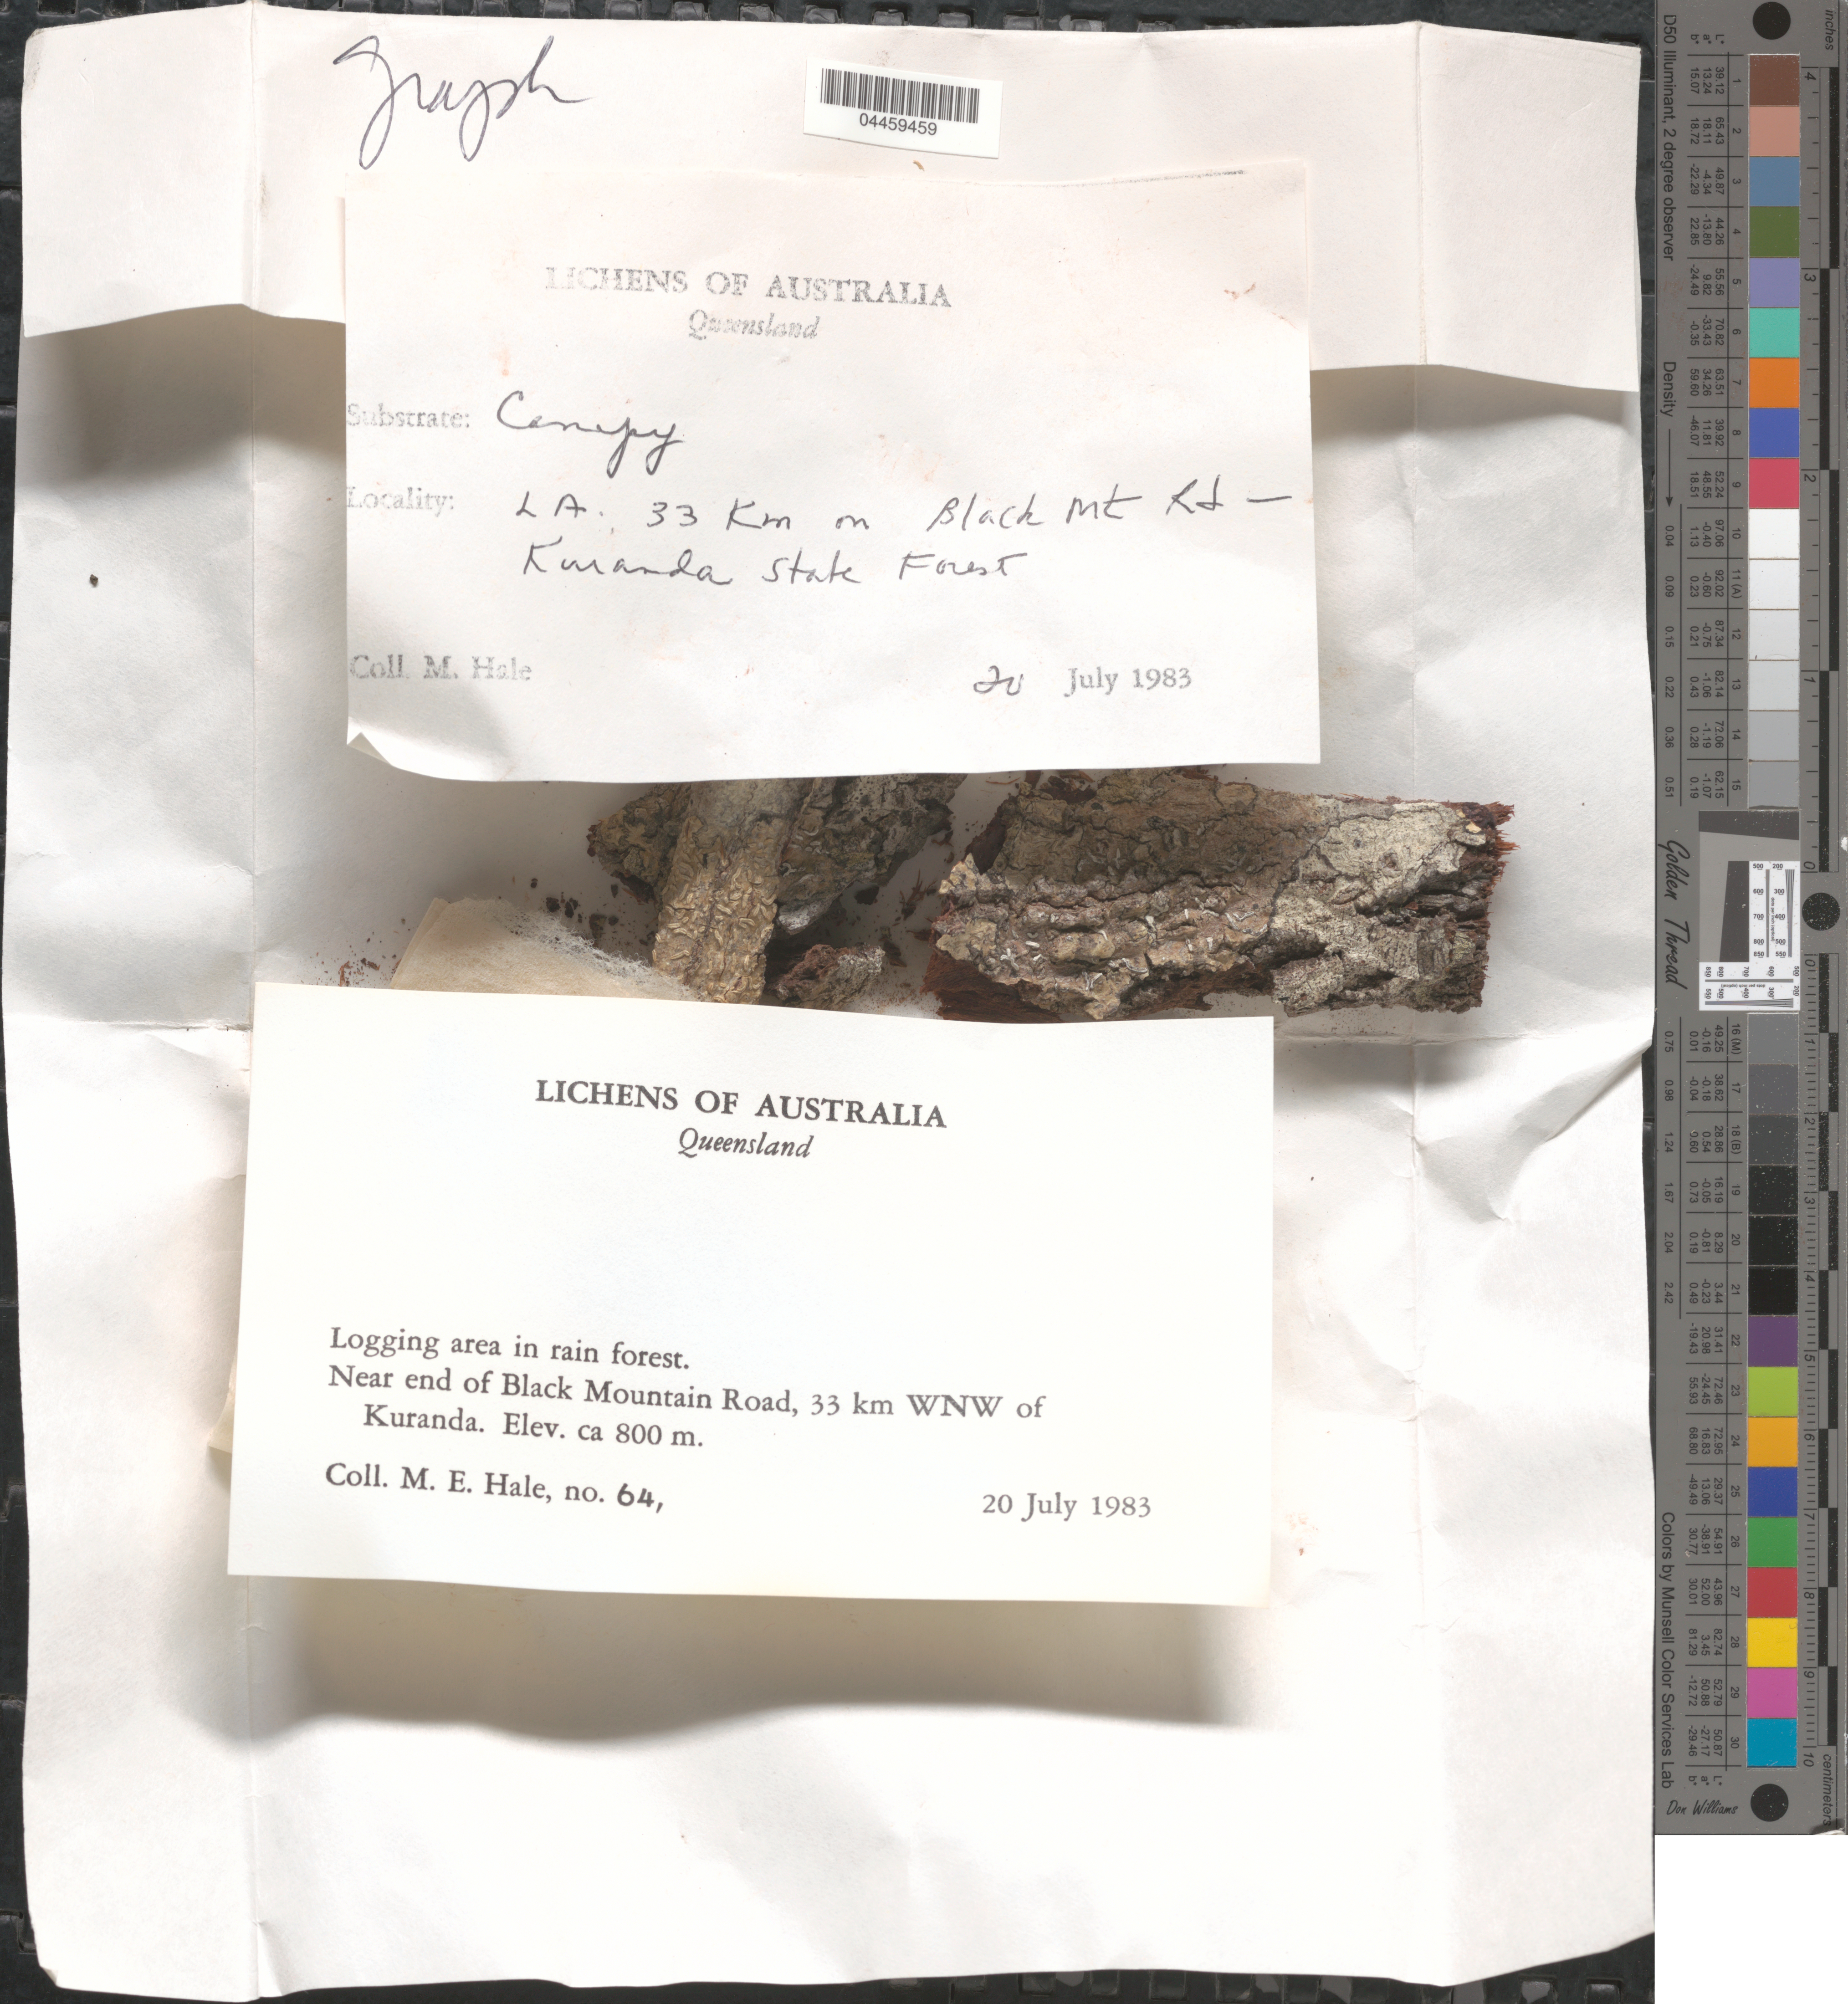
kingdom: Fungi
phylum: Ascomycota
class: Lecanoromycetes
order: Ostropales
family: Graphidaceae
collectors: M. Hale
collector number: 64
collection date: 1983-07-20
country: Australia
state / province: Queensland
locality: Logging area in rain forest. Near end of Black Mountain Road, 33 km WNW of Kuranda.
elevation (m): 800